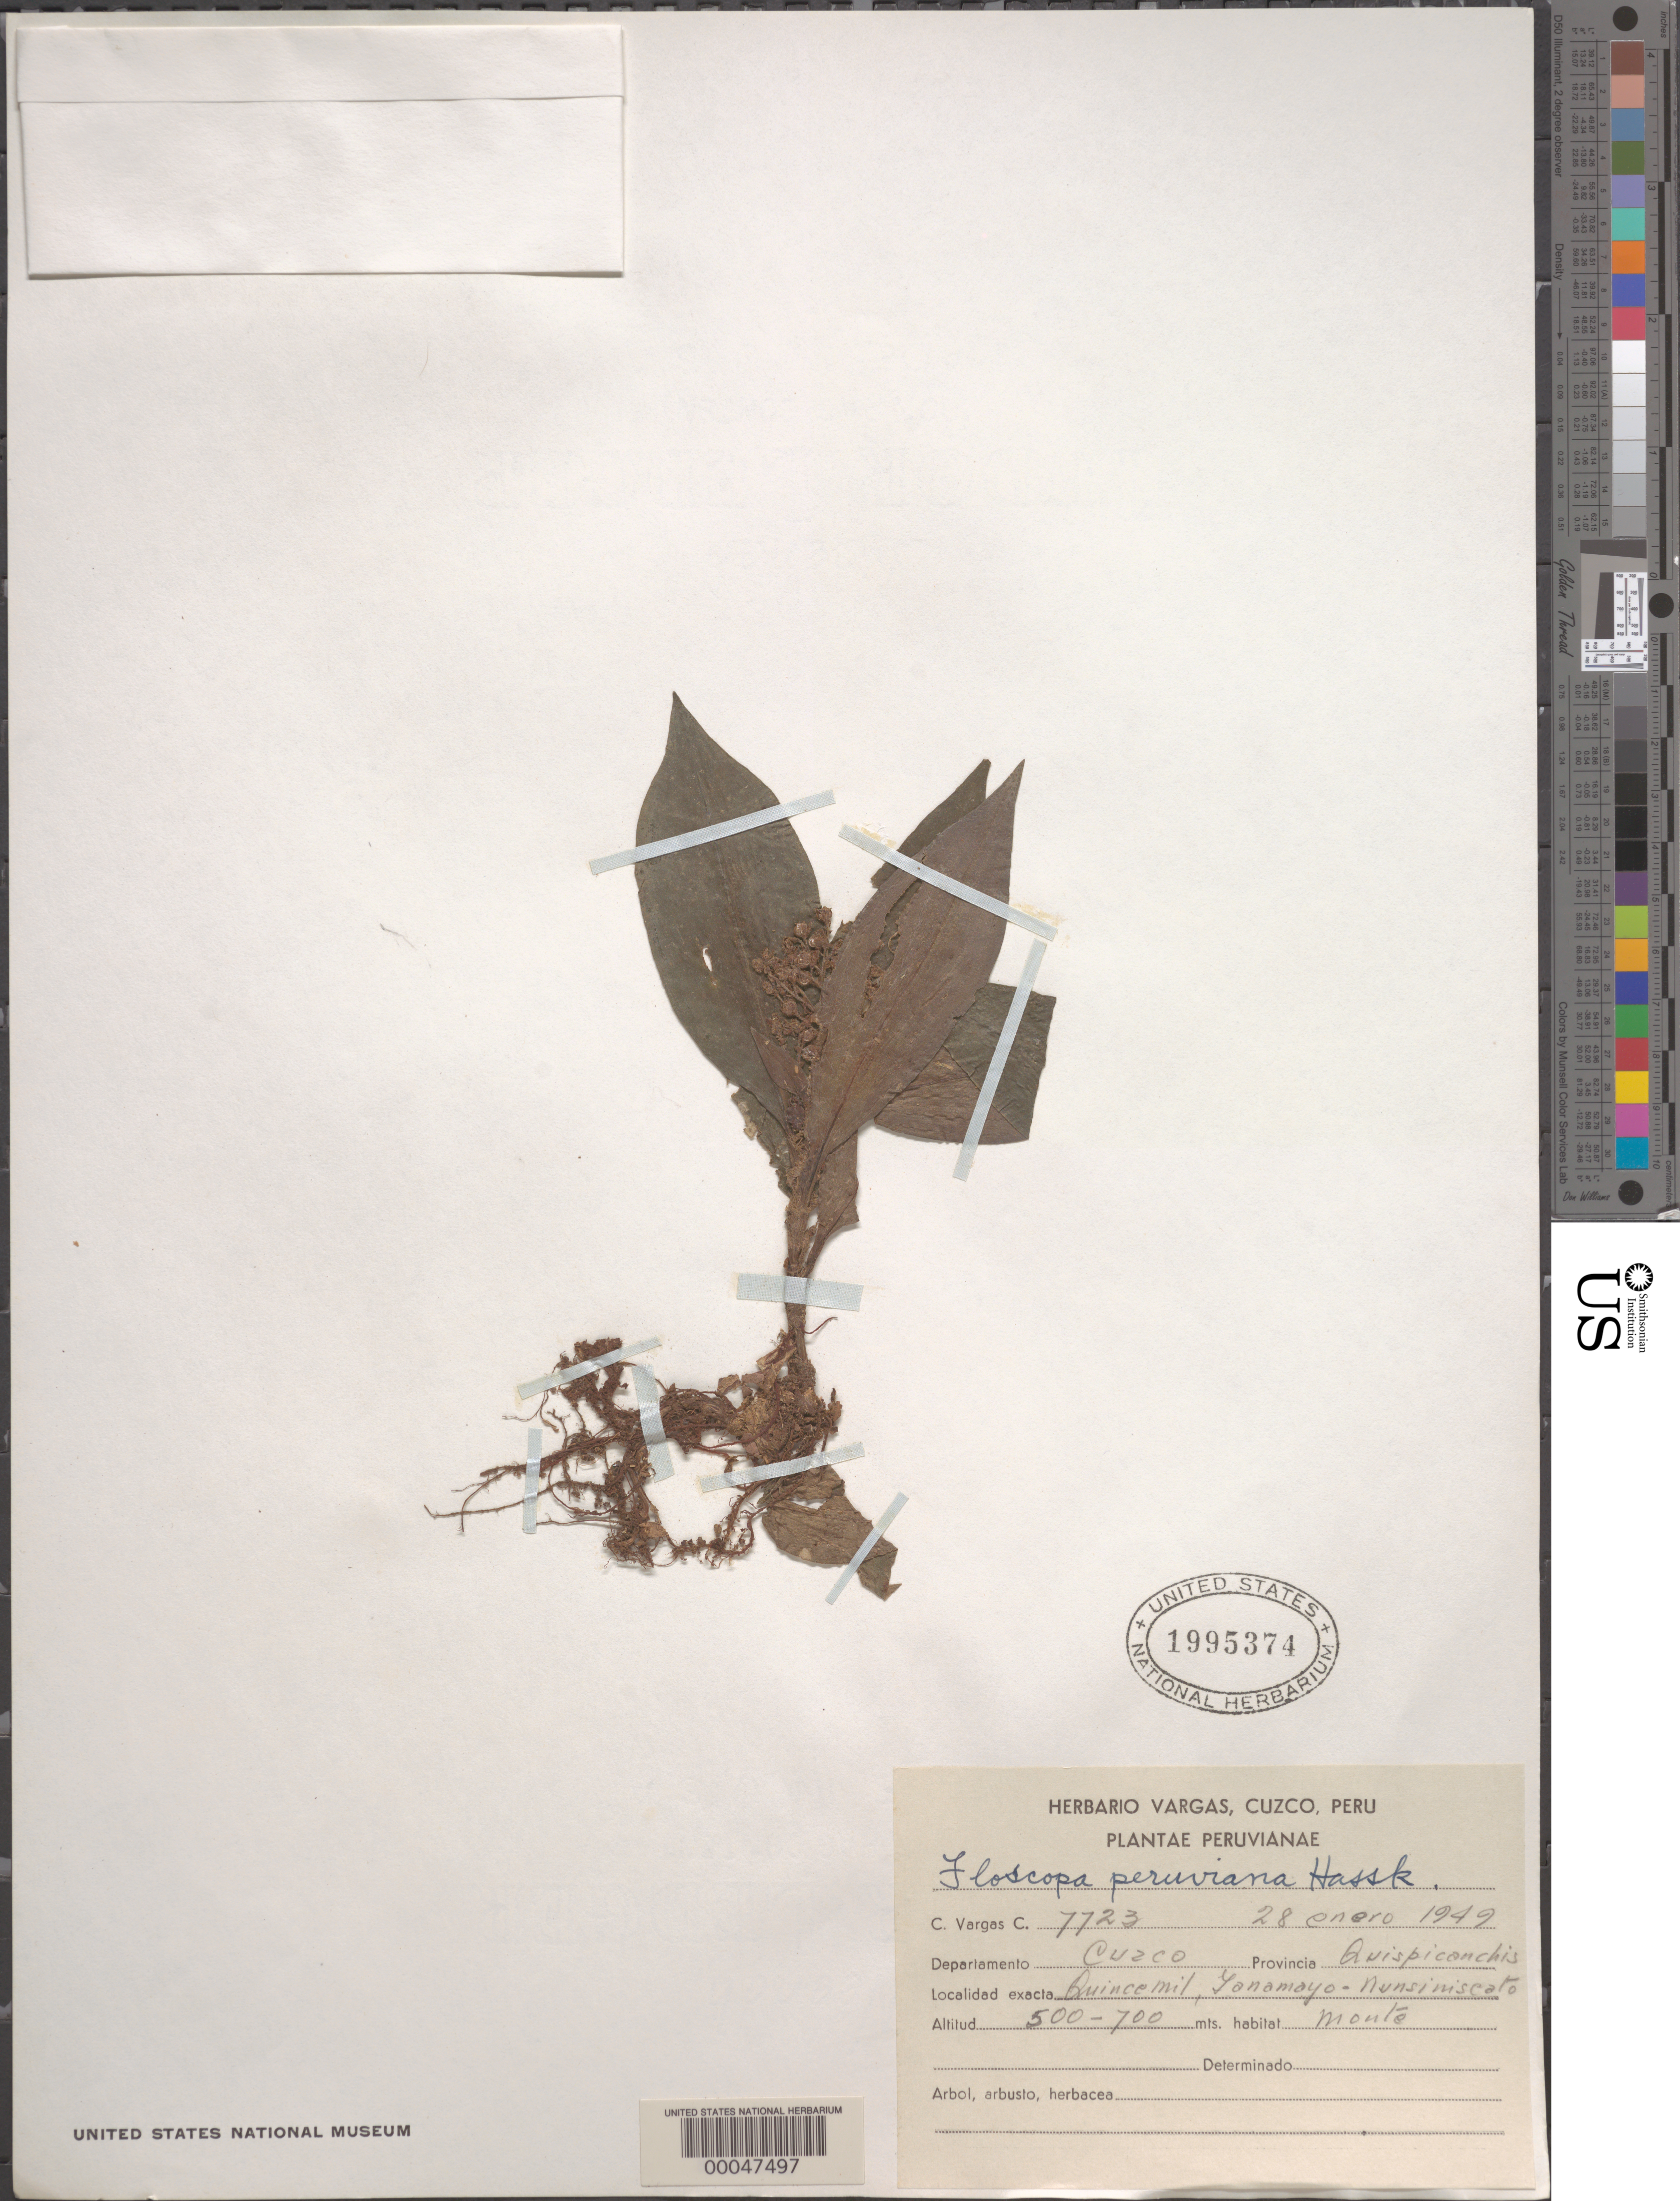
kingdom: Plantae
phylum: Tracheophyta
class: Liliopsida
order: Commelinales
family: Commelinaceae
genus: Floscopa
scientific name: Floscopa peruviana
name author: Hassk. ex C.B. Clarke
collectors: C. Vargas Calderón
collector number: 7723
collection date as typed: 28 Jun 1949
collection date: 1949-06-28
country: Peru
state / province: Cusco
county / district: Quispicanchis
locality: Quince Mil, Janamaya - Nusicmiscato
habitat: Mountain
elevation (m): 500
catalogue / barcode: US 1995374